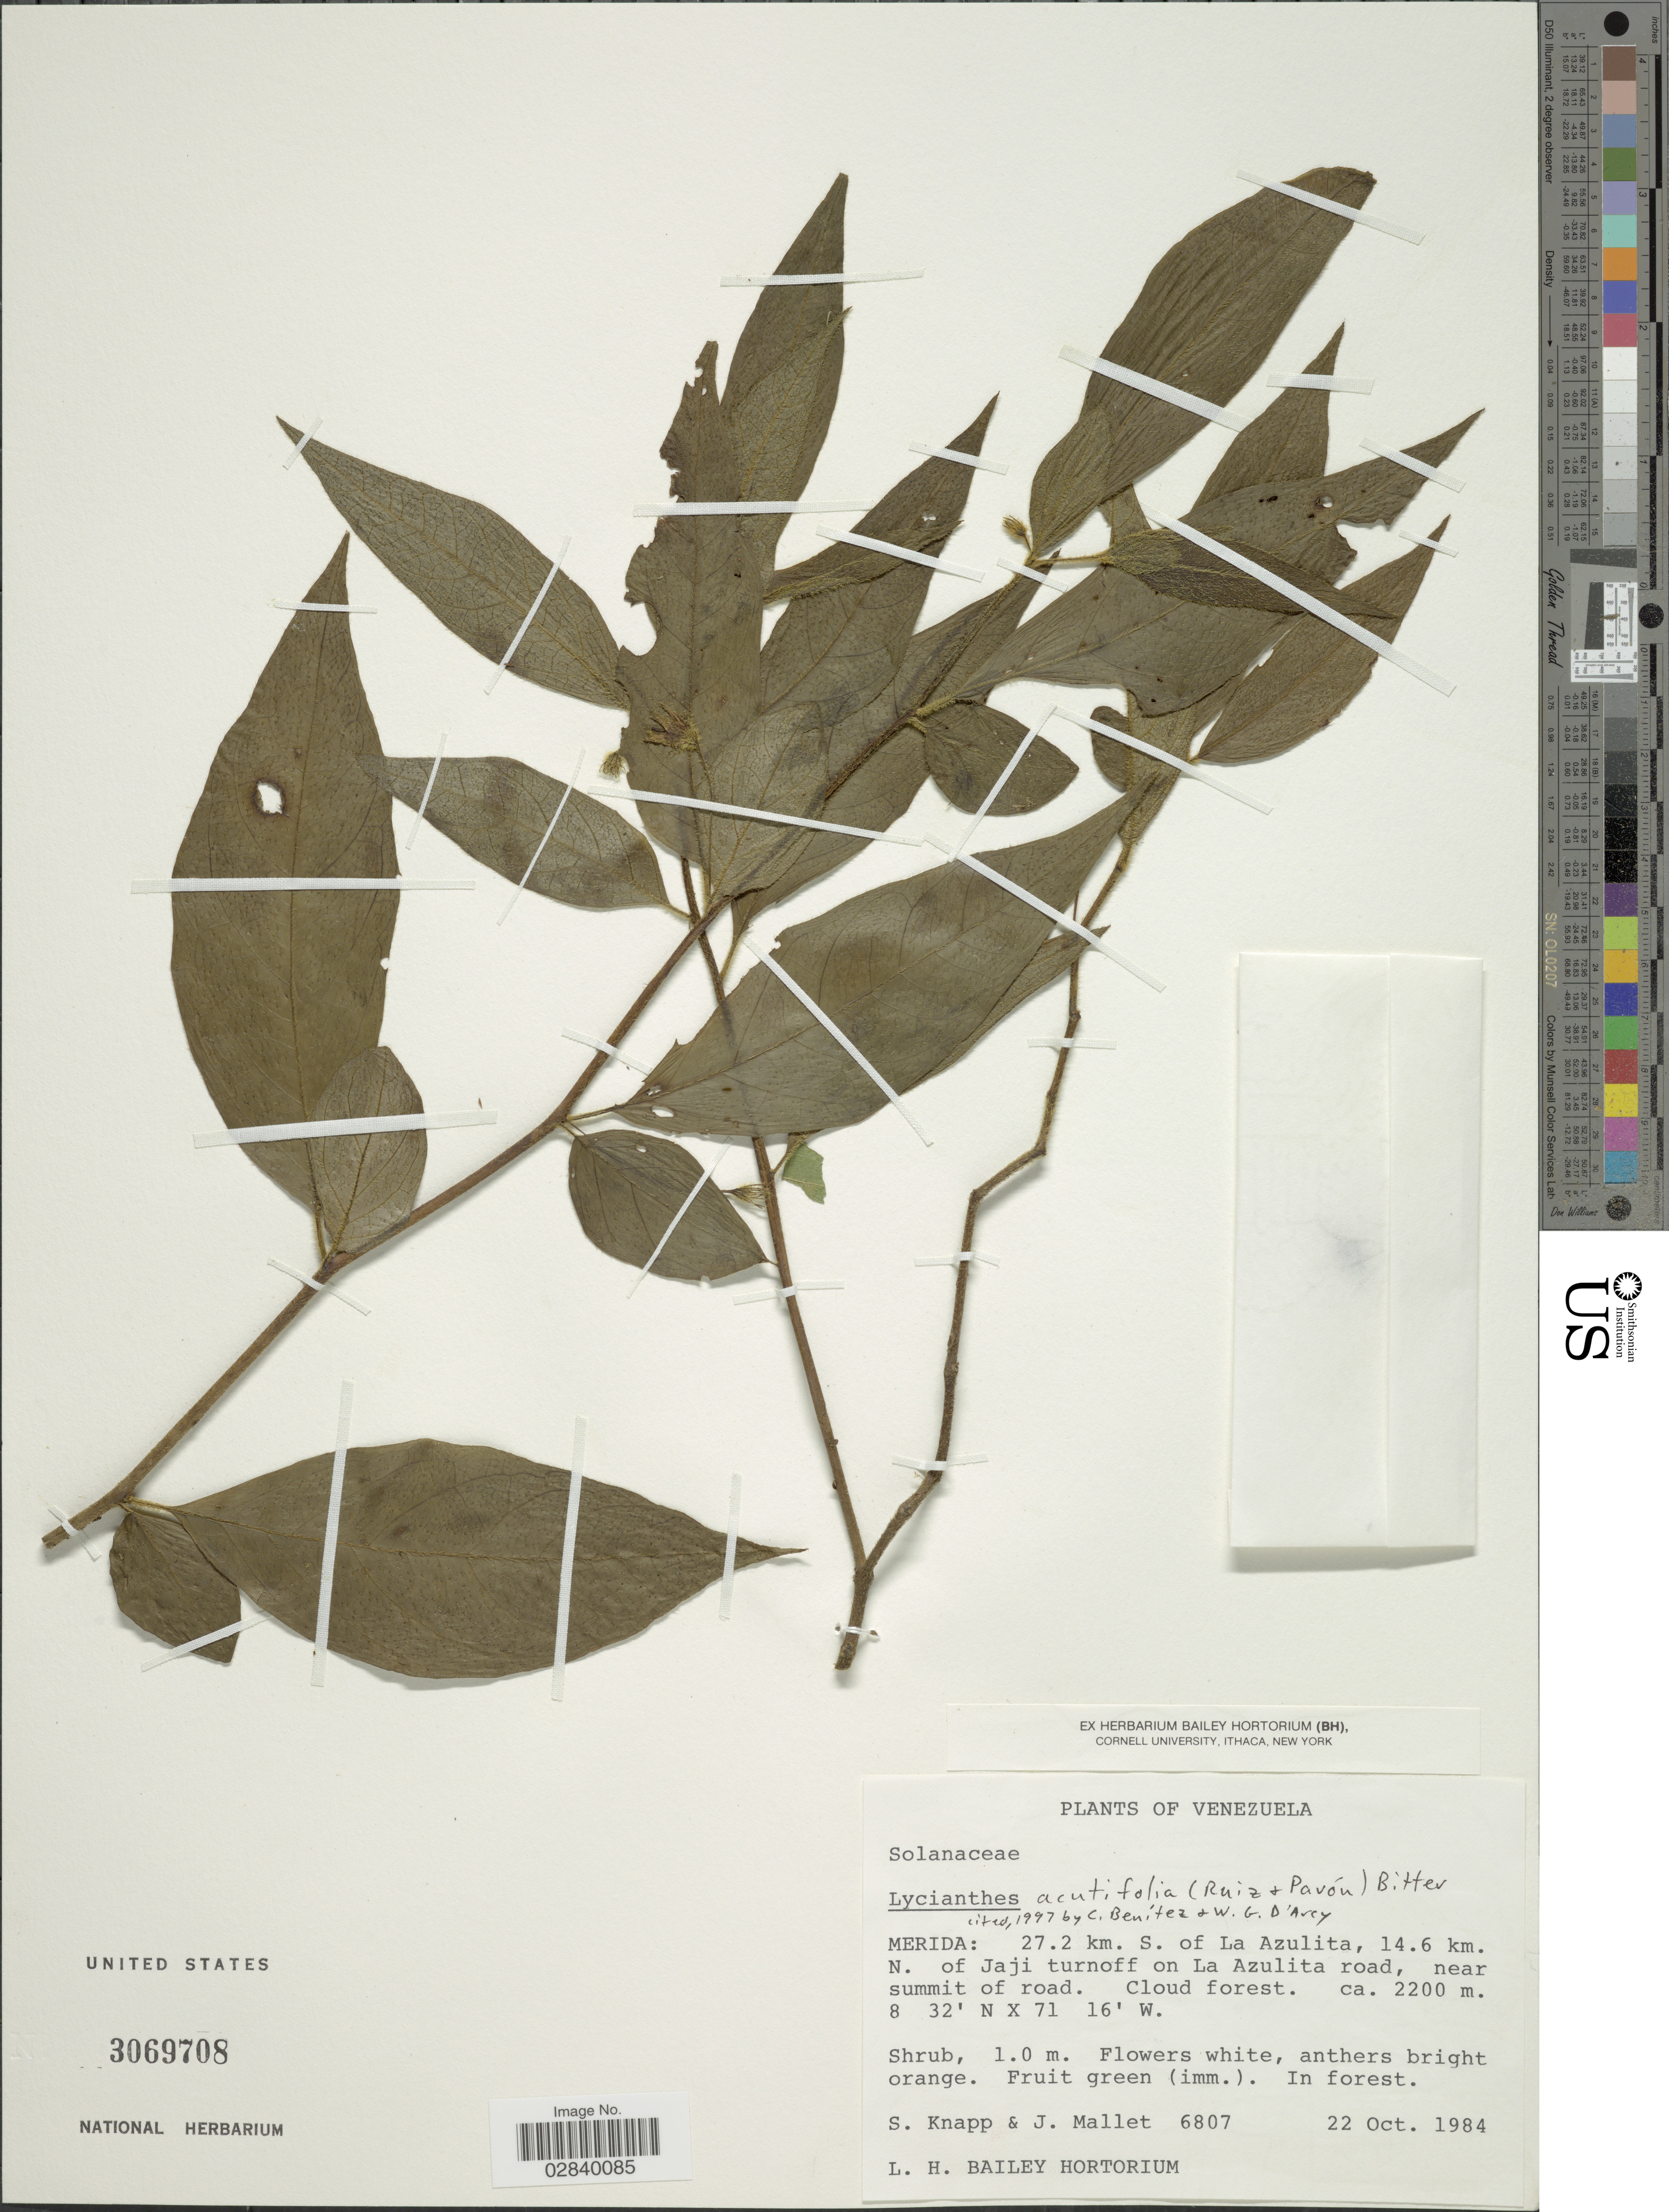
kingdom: Plantae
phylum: Tracheophyta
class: Magnoliopsida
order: Solanales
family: Solanaceae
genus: Lycianthes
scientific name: Lycianthes acutifolia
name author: (Ruiz & Pav.) Bitter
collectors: S. Knapp & J. Mallet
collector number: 6807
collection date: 1984-10-22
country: Venezuela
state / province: Mérida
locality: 27.2 km. S. of La Azulita, 14.6 km. N. of Jaji turnoff on La Azulita road, near summit of road.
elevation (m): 2200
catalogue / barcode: US 3069708